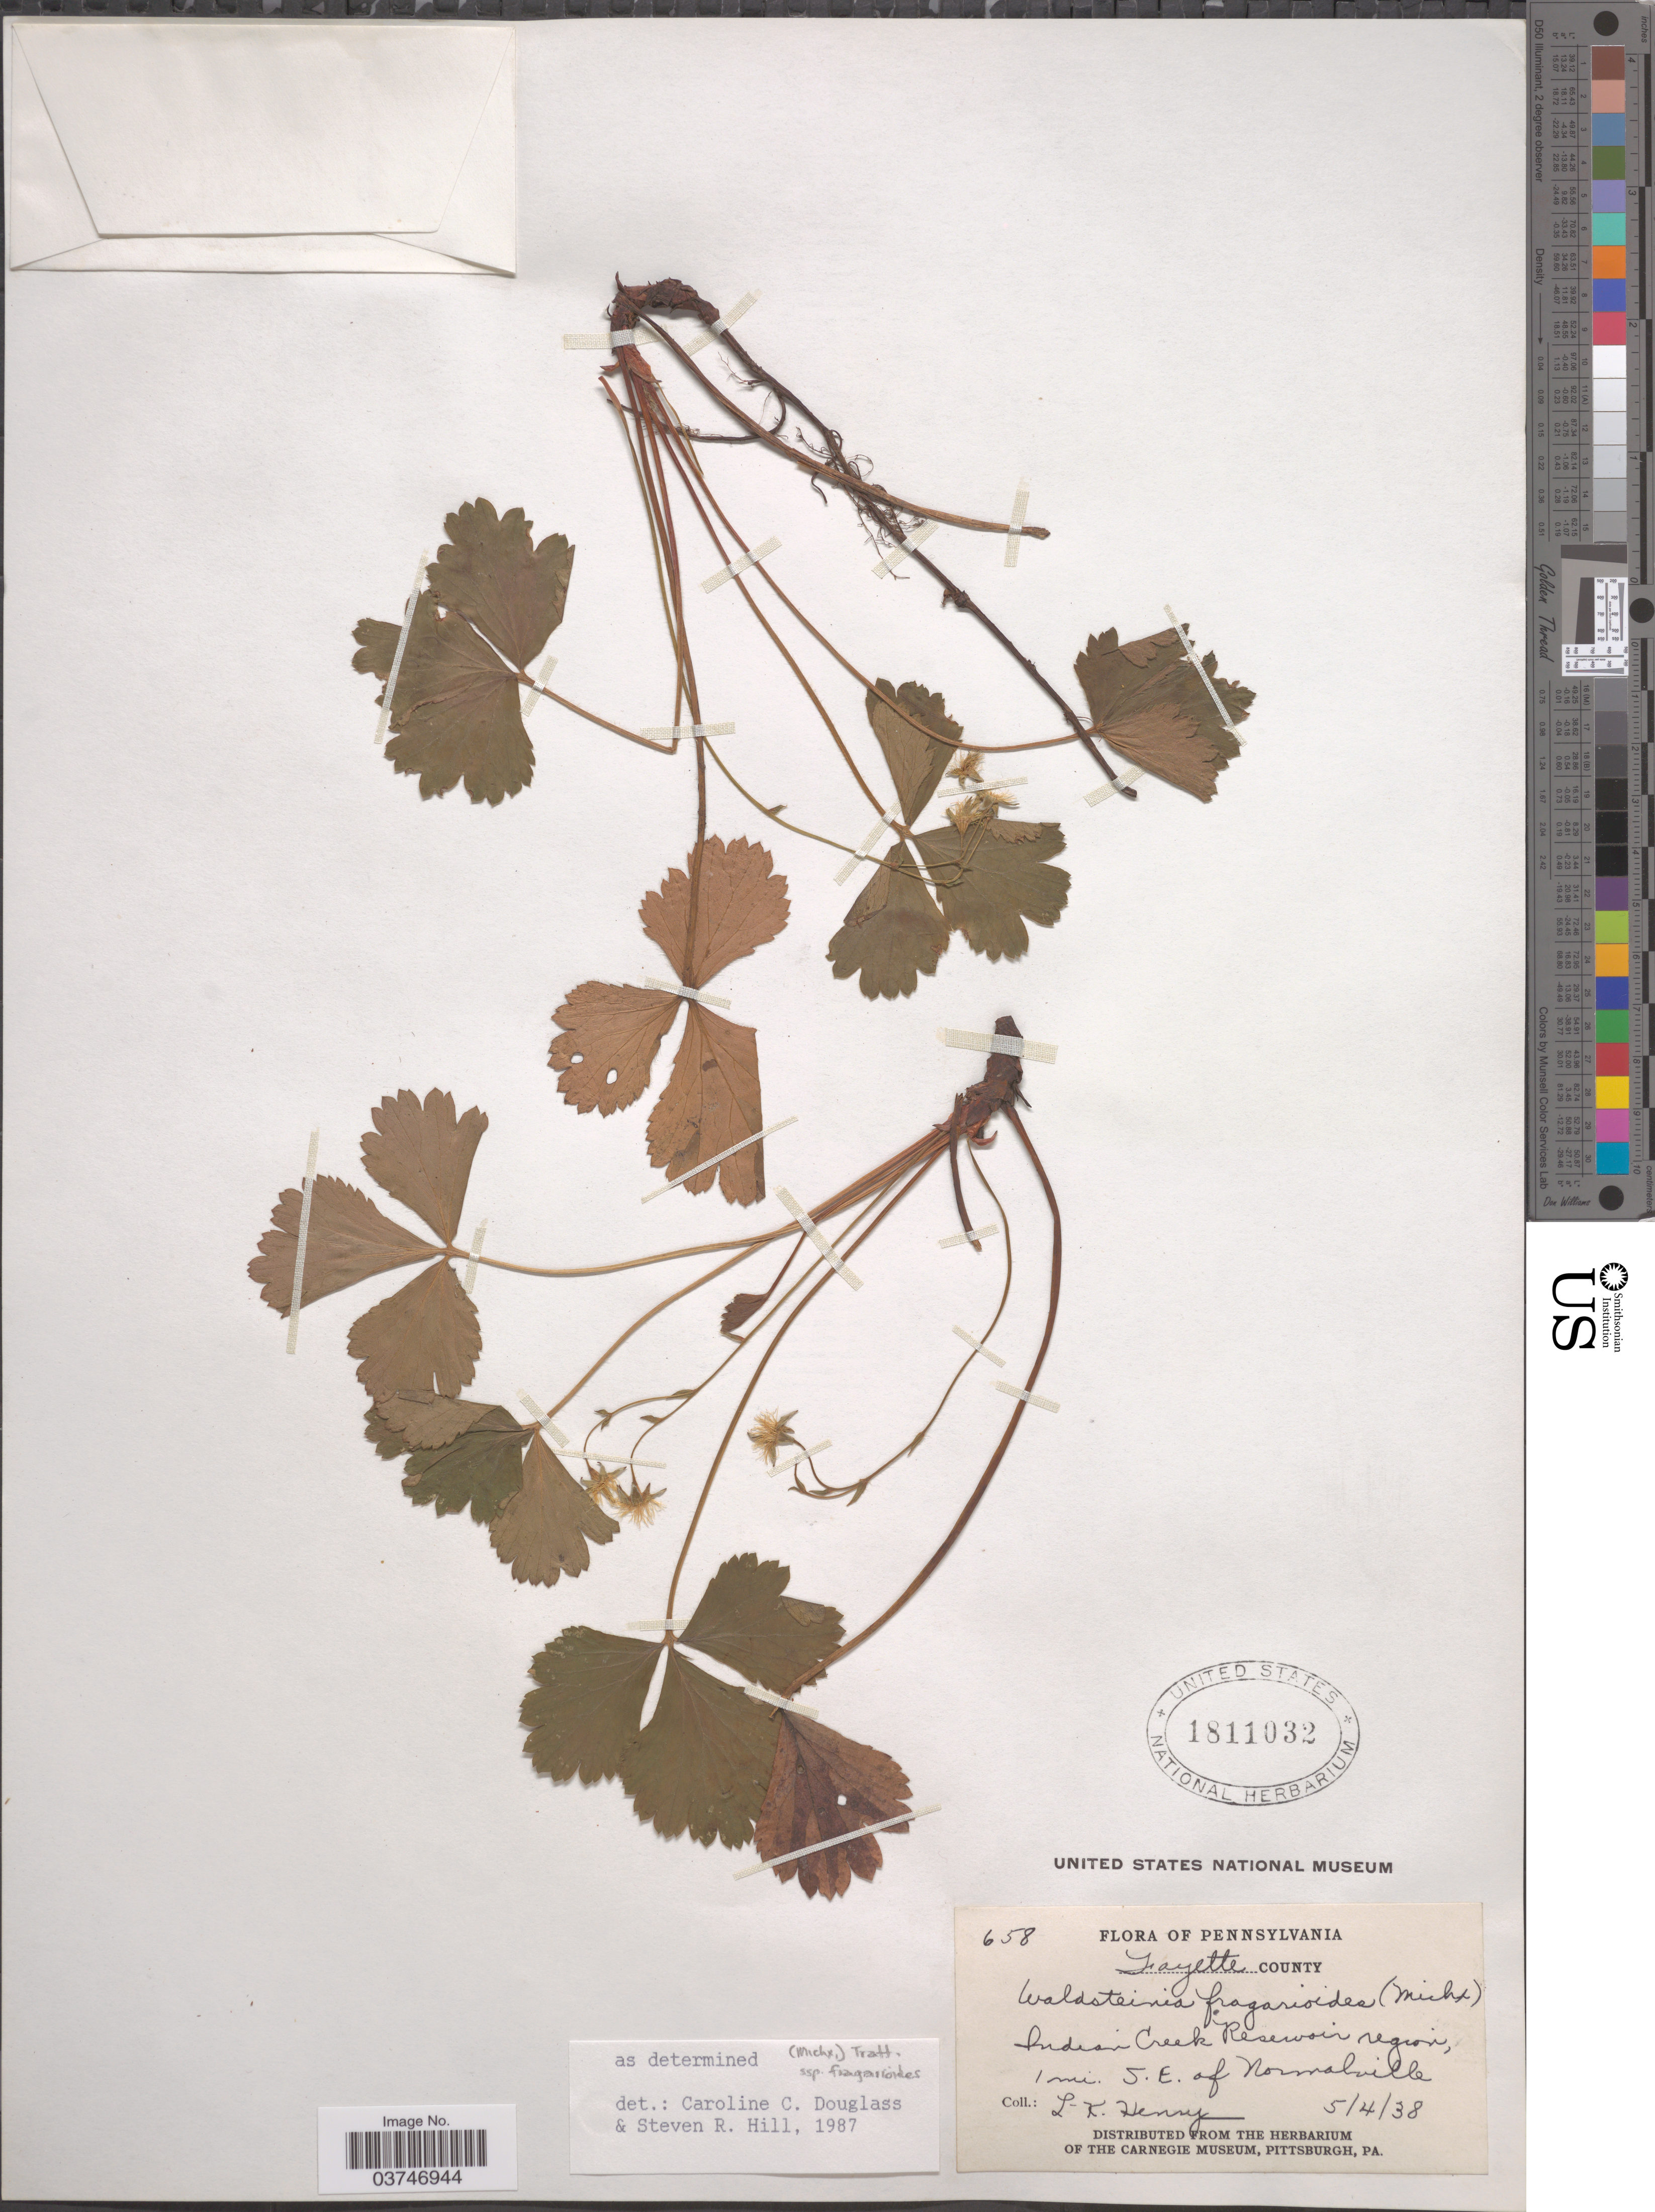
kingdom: Plantae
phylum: Tracheophyta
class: Magnoliopsida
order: Rosales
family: Rosaceae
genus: Waldsteinia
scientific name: Waldsteinia fragarioides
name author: (Michx.) Tratt.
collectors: L. K. Henry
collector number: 658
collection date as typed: Transcribed d/m/y: 4/5/38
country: United States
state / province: Pennsylvania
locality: Fayette County. Indian Creek Reservoir region, 1 mi. S. E. of Normalville.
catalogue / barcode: US 1811032